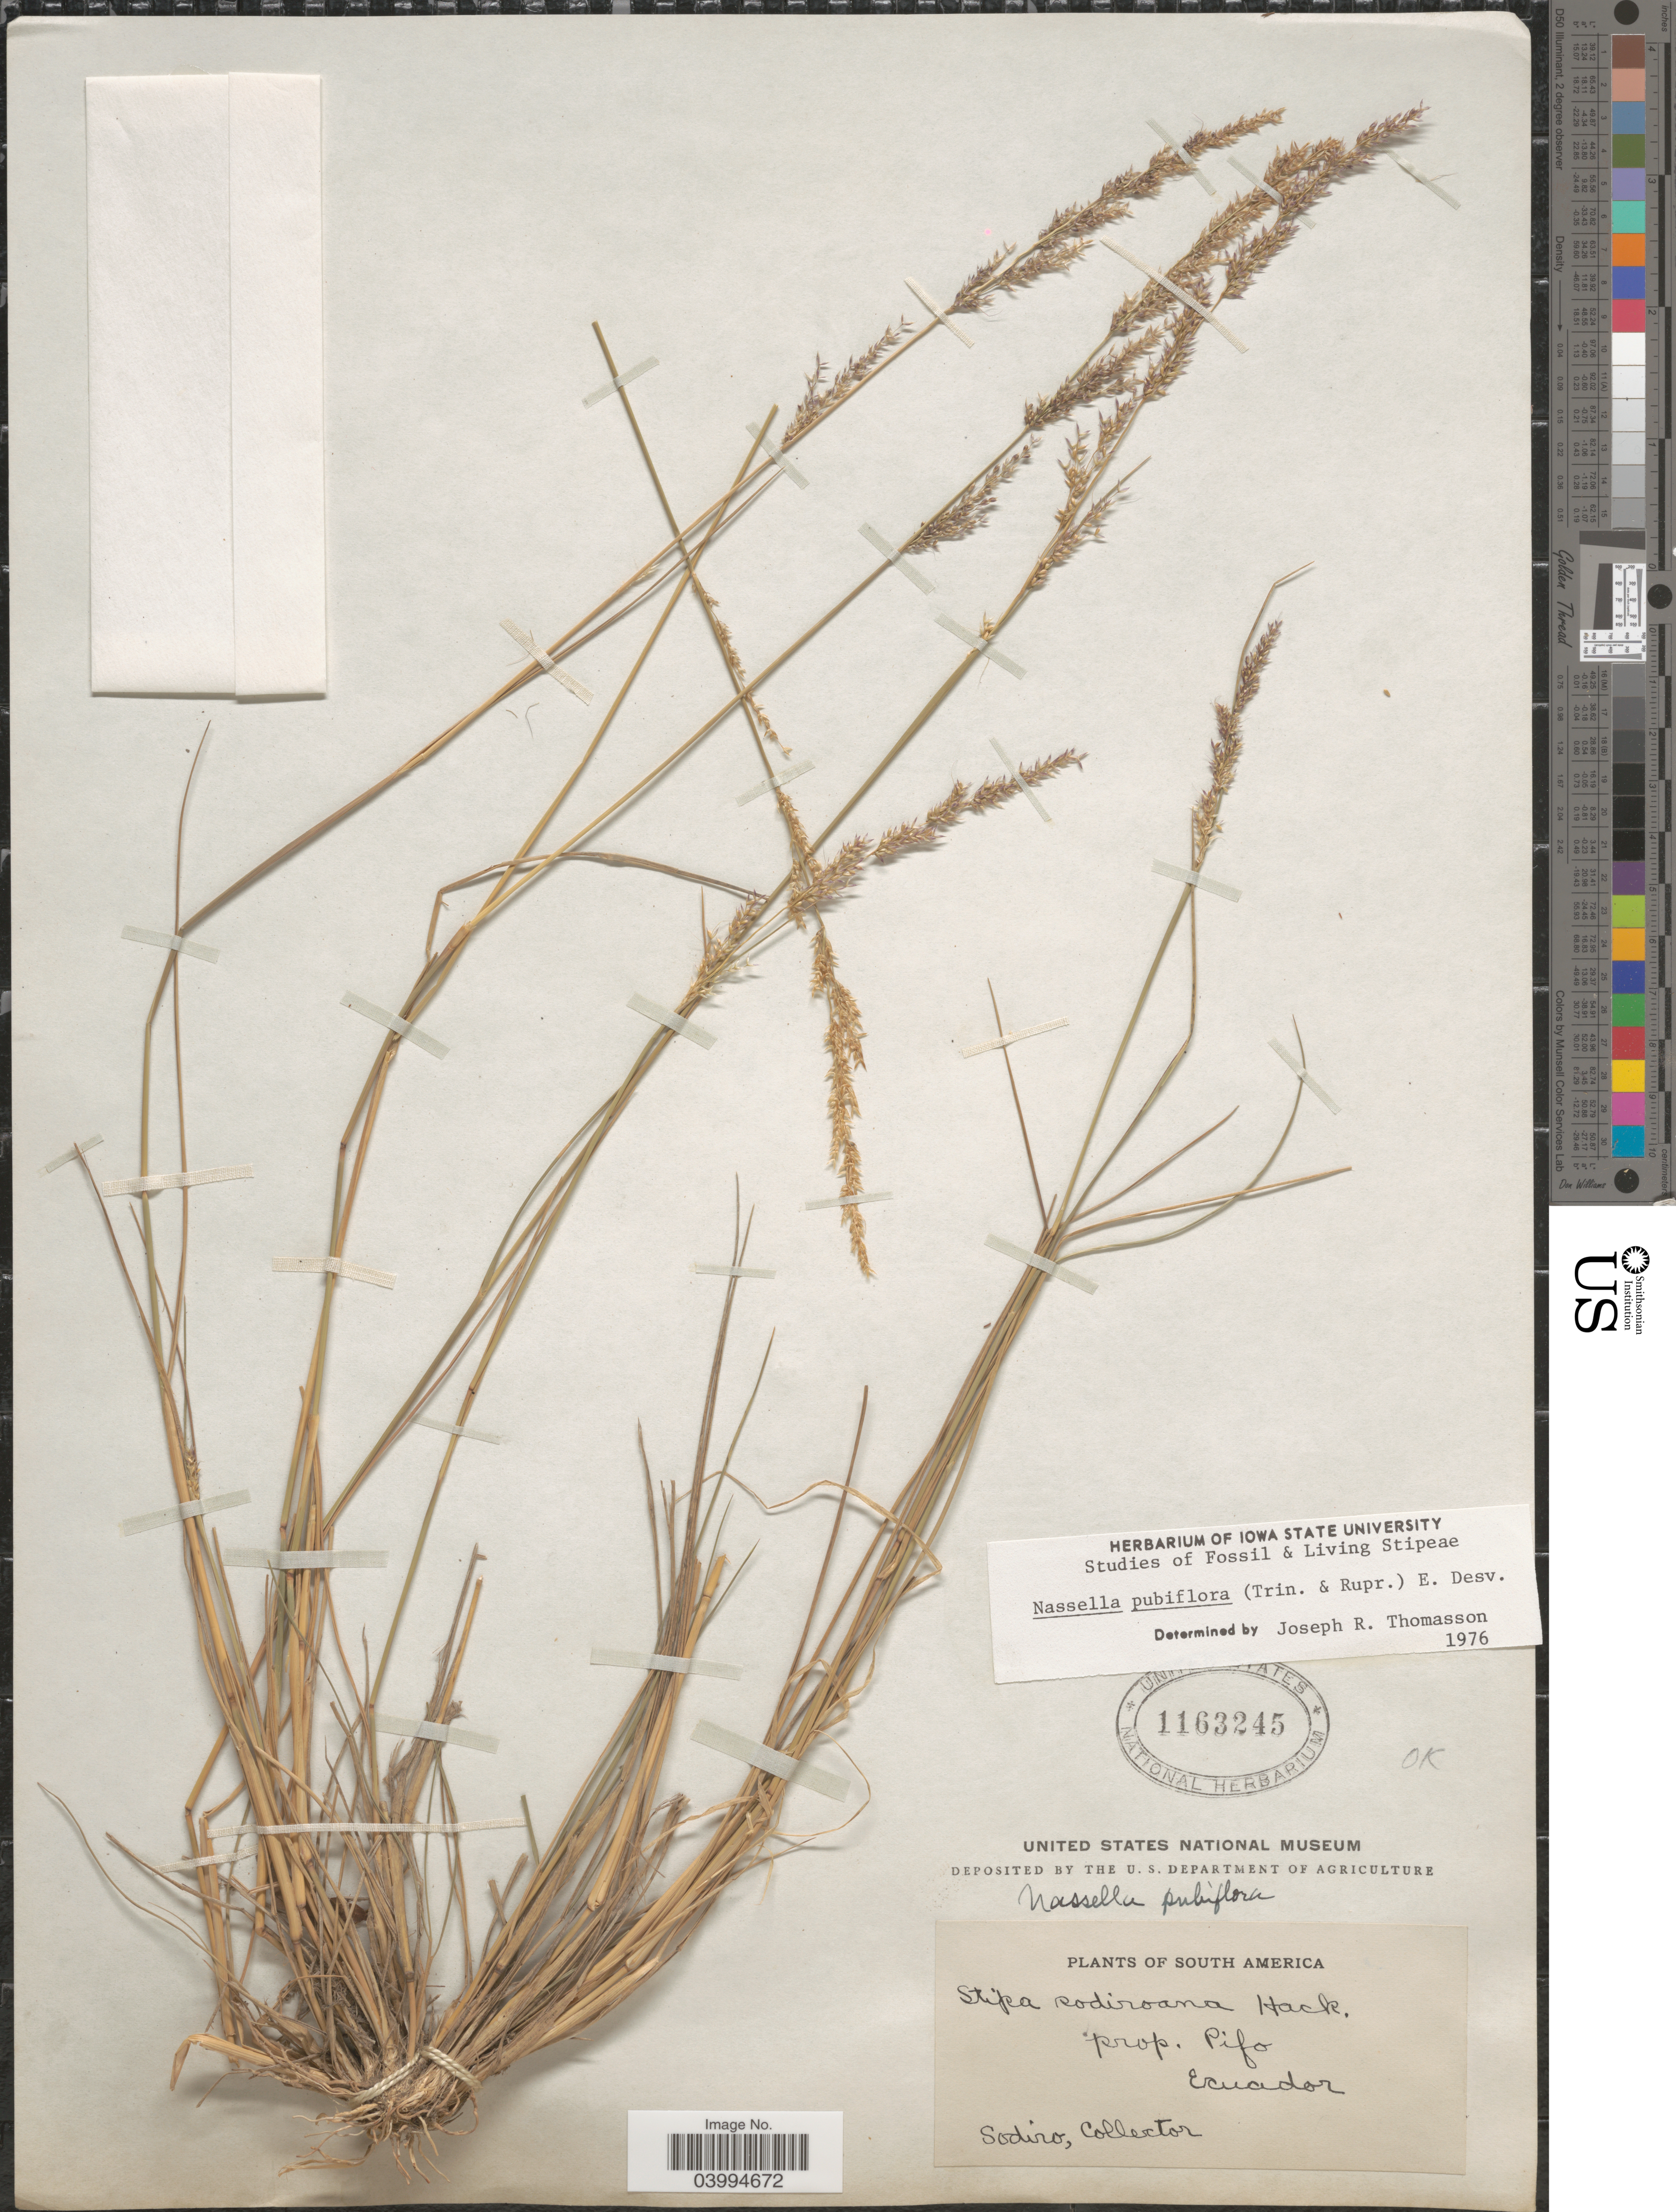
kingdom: Plantae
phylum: Tracheophyta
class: Liliopsida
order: Poales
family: Poaceae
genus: Nassella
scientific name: Nassella pubiflora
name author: (Trin. & Rupr.) É. Desv.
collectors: Sodiro, --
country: Ecuador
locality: Prop. Pifo.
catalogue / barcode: US 1163245